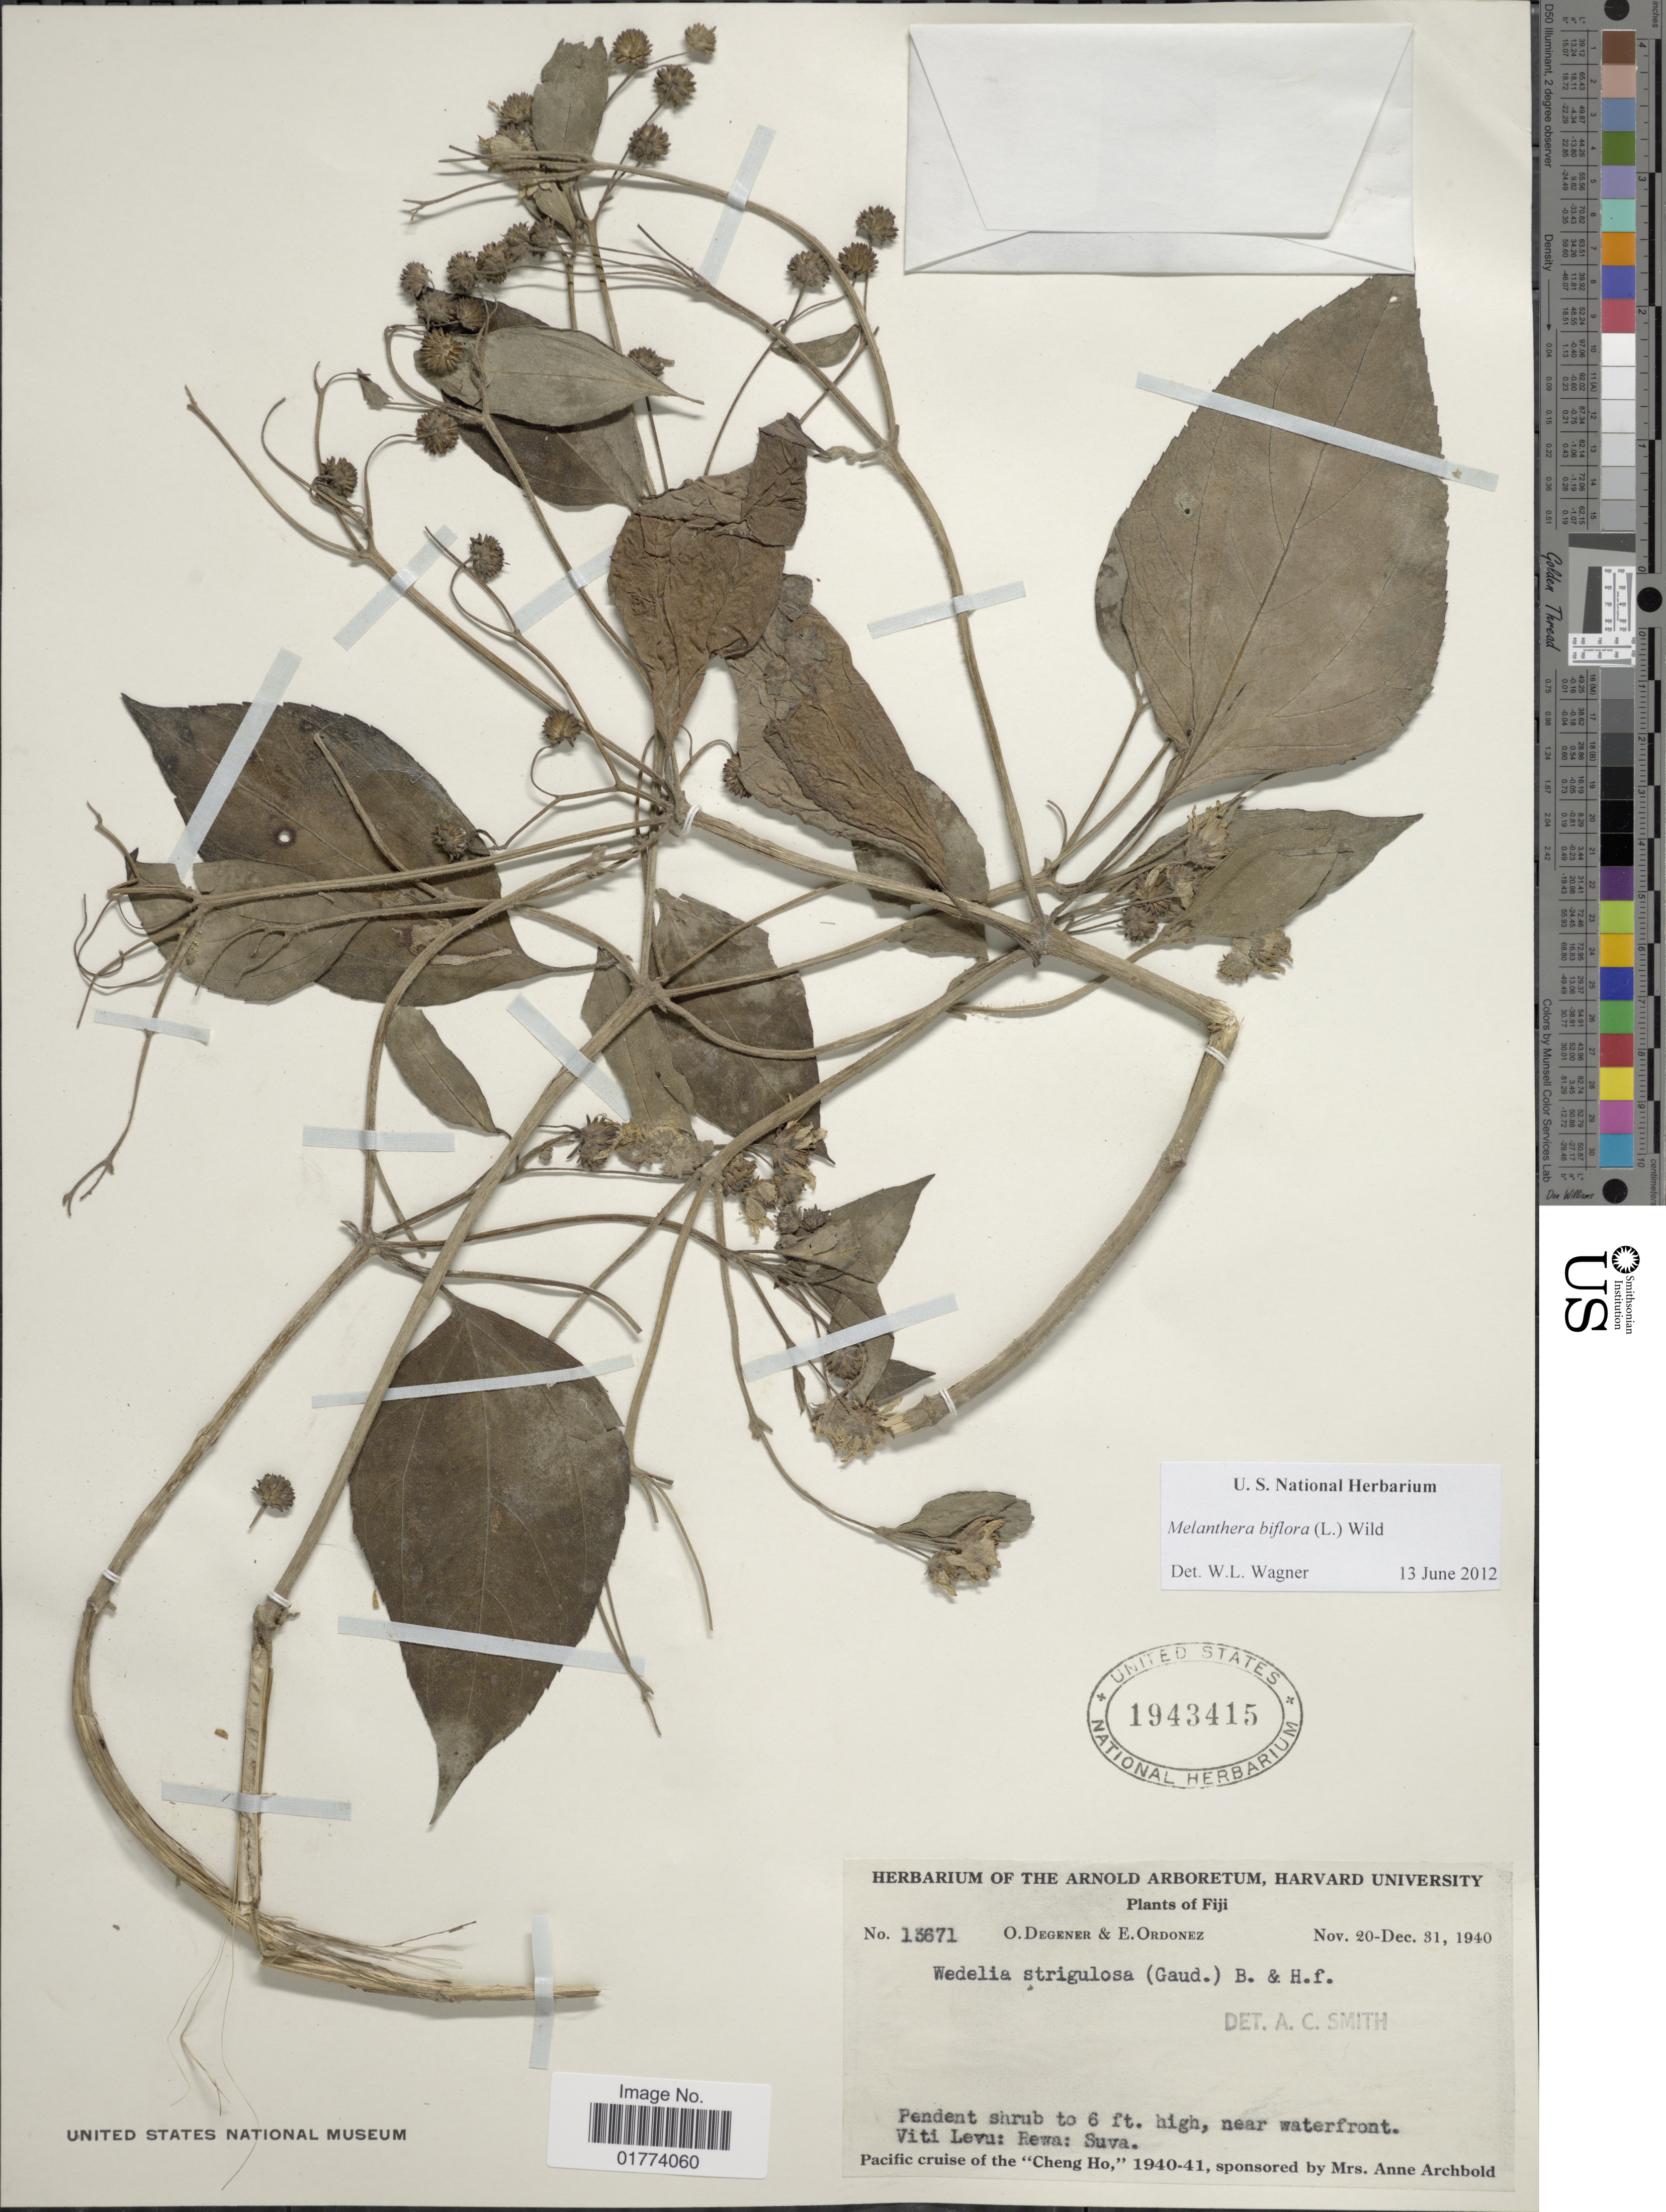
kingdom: Plantae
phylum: Tracheophyta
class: Magnoliopsida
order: Asterales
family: Asteraceae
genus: Wollastonia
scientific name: Wollastonia biflora var. biflora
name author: (L.) DC.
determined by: Wagner, W. L., (BOT), Smithsonian Institution - National Museum of Natural History (UNITED STATES)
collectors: O. Degener & E. Ordonez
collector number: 13671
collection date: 1940-11-20/1940-12-31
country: Fiji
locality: Viti Levu: Rewa: Suva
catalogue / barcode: US 1943415